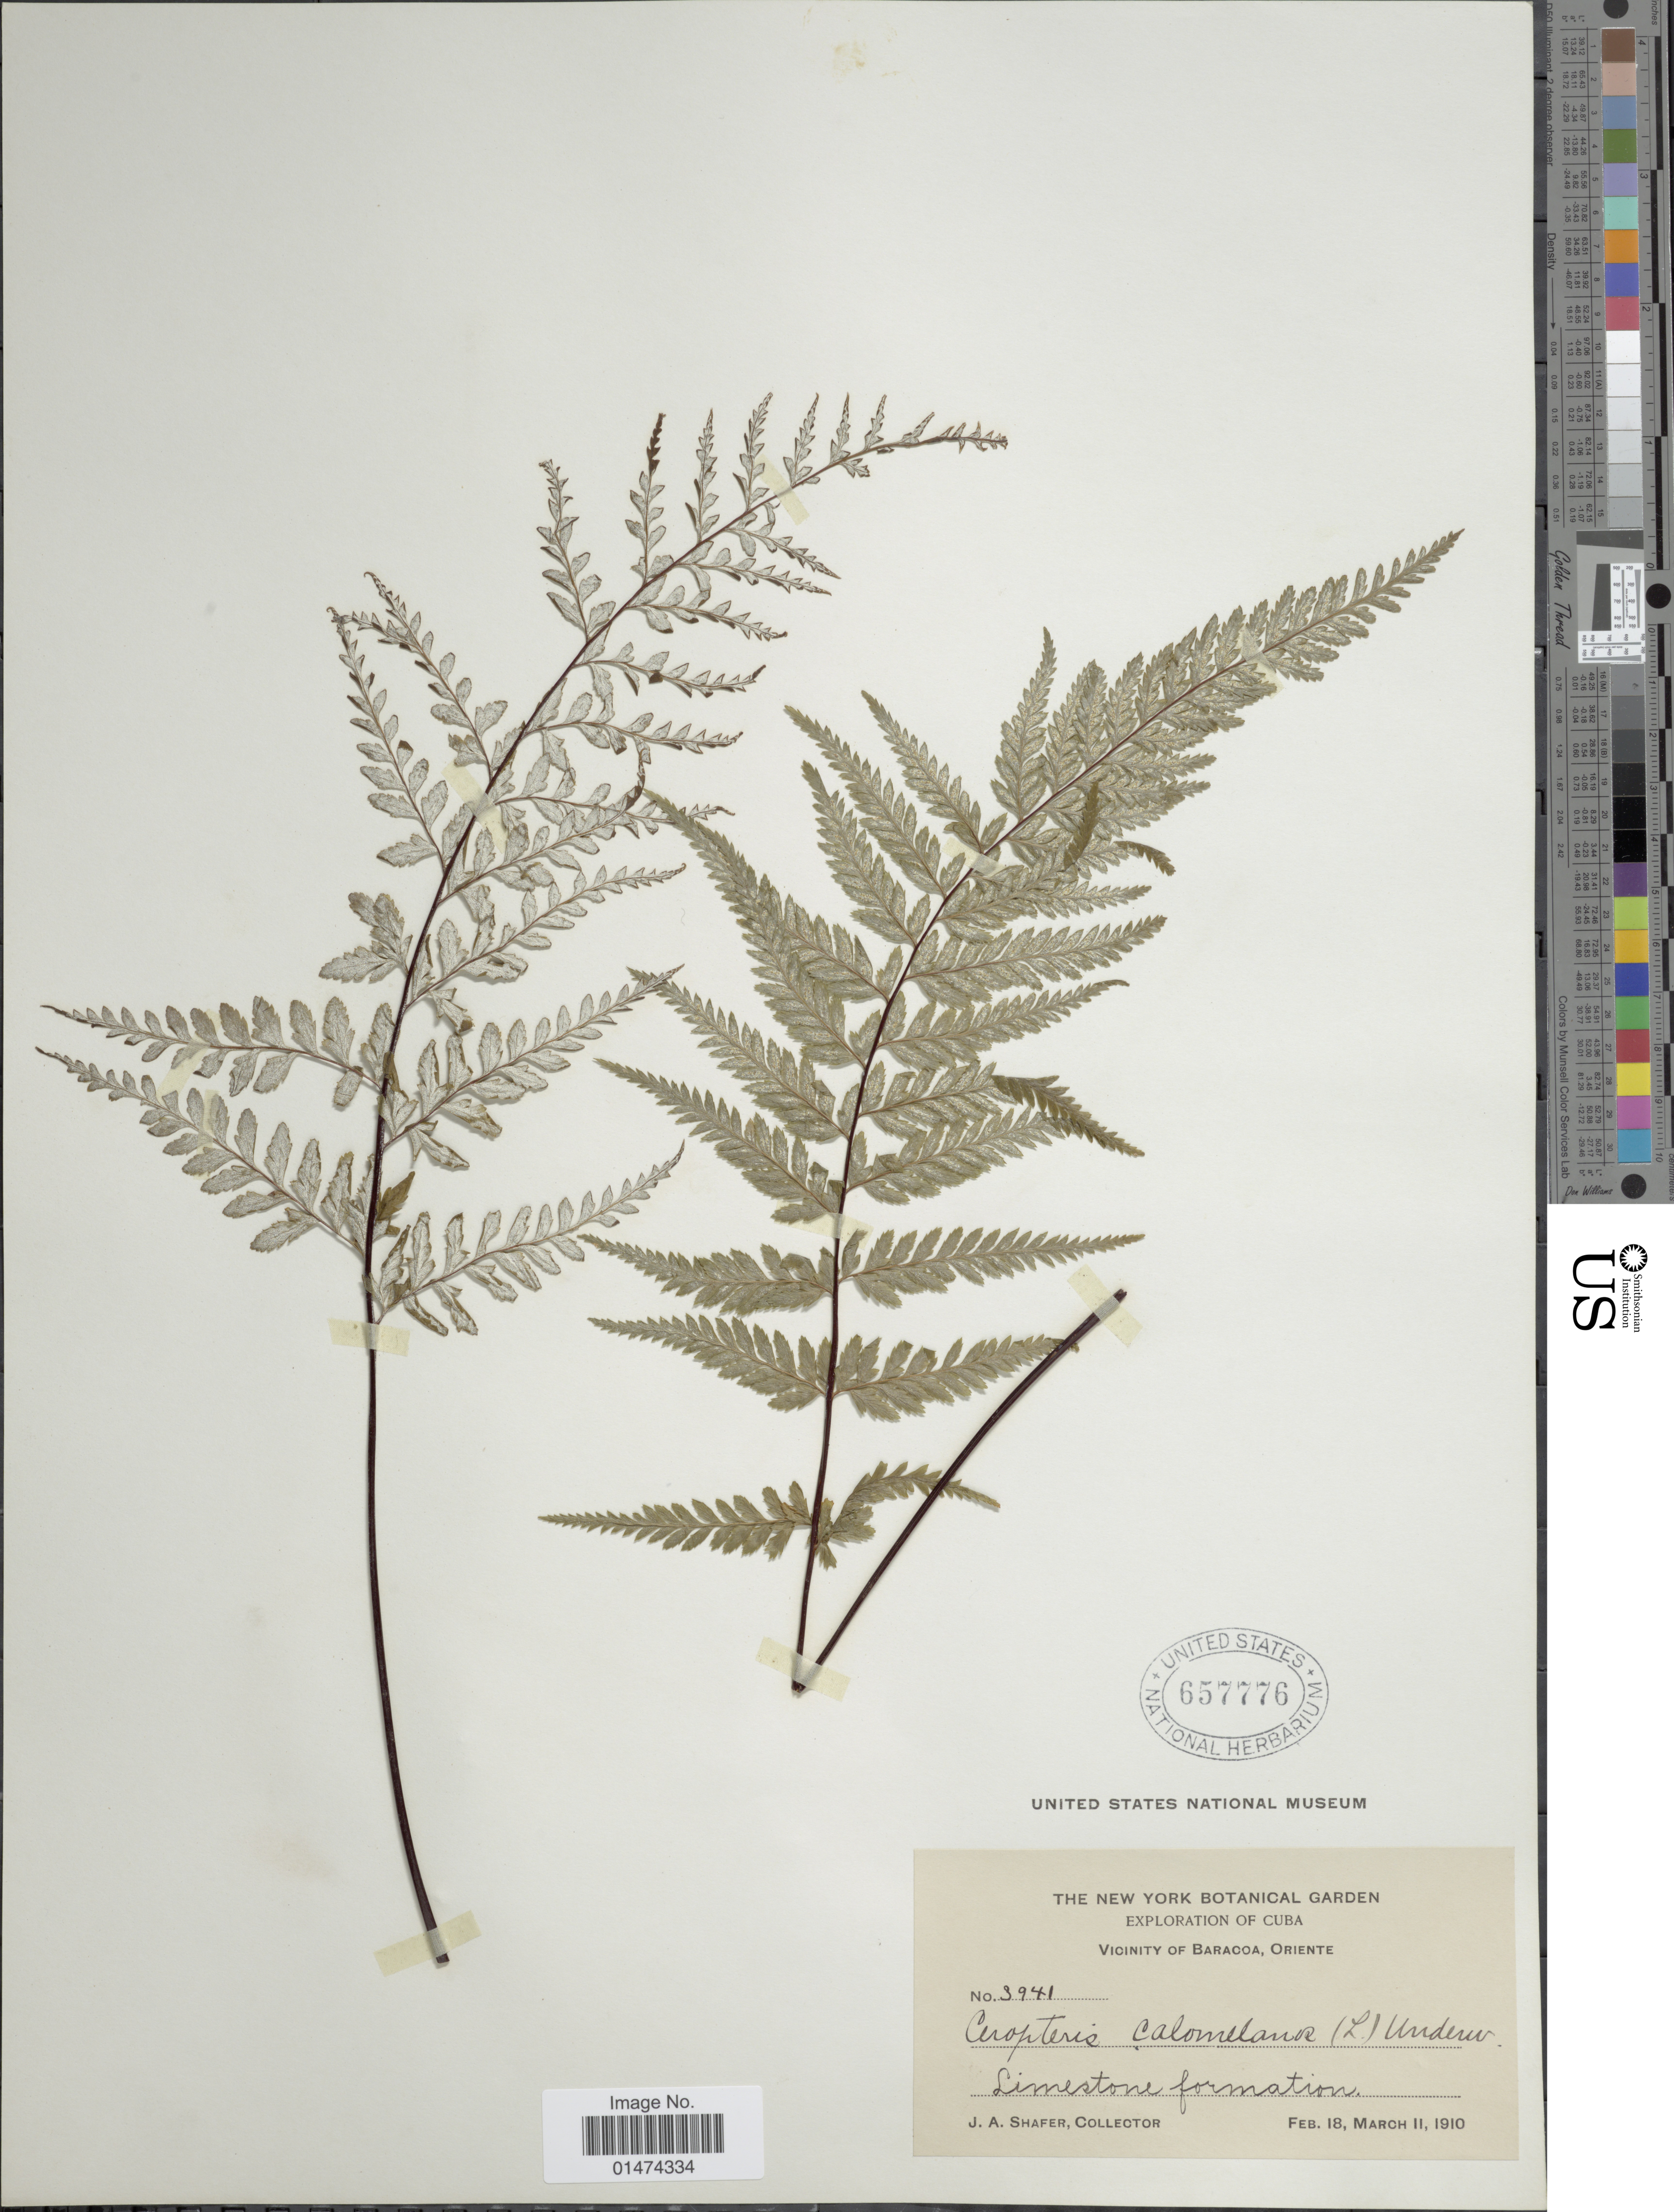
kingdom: Plantae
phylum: Tracheophyta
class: Polypodiopsida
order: Polypodiales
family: Pteridaceae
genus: Pityrogramma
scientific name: Pityrogramma calomelanos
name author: (L.) Link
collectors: J. A. Shafer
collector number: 3941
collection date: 1910-02-18/1910-03-11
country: Cuba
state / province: Oriente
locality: Vicinity of Baraccoa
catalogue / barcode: US 657776